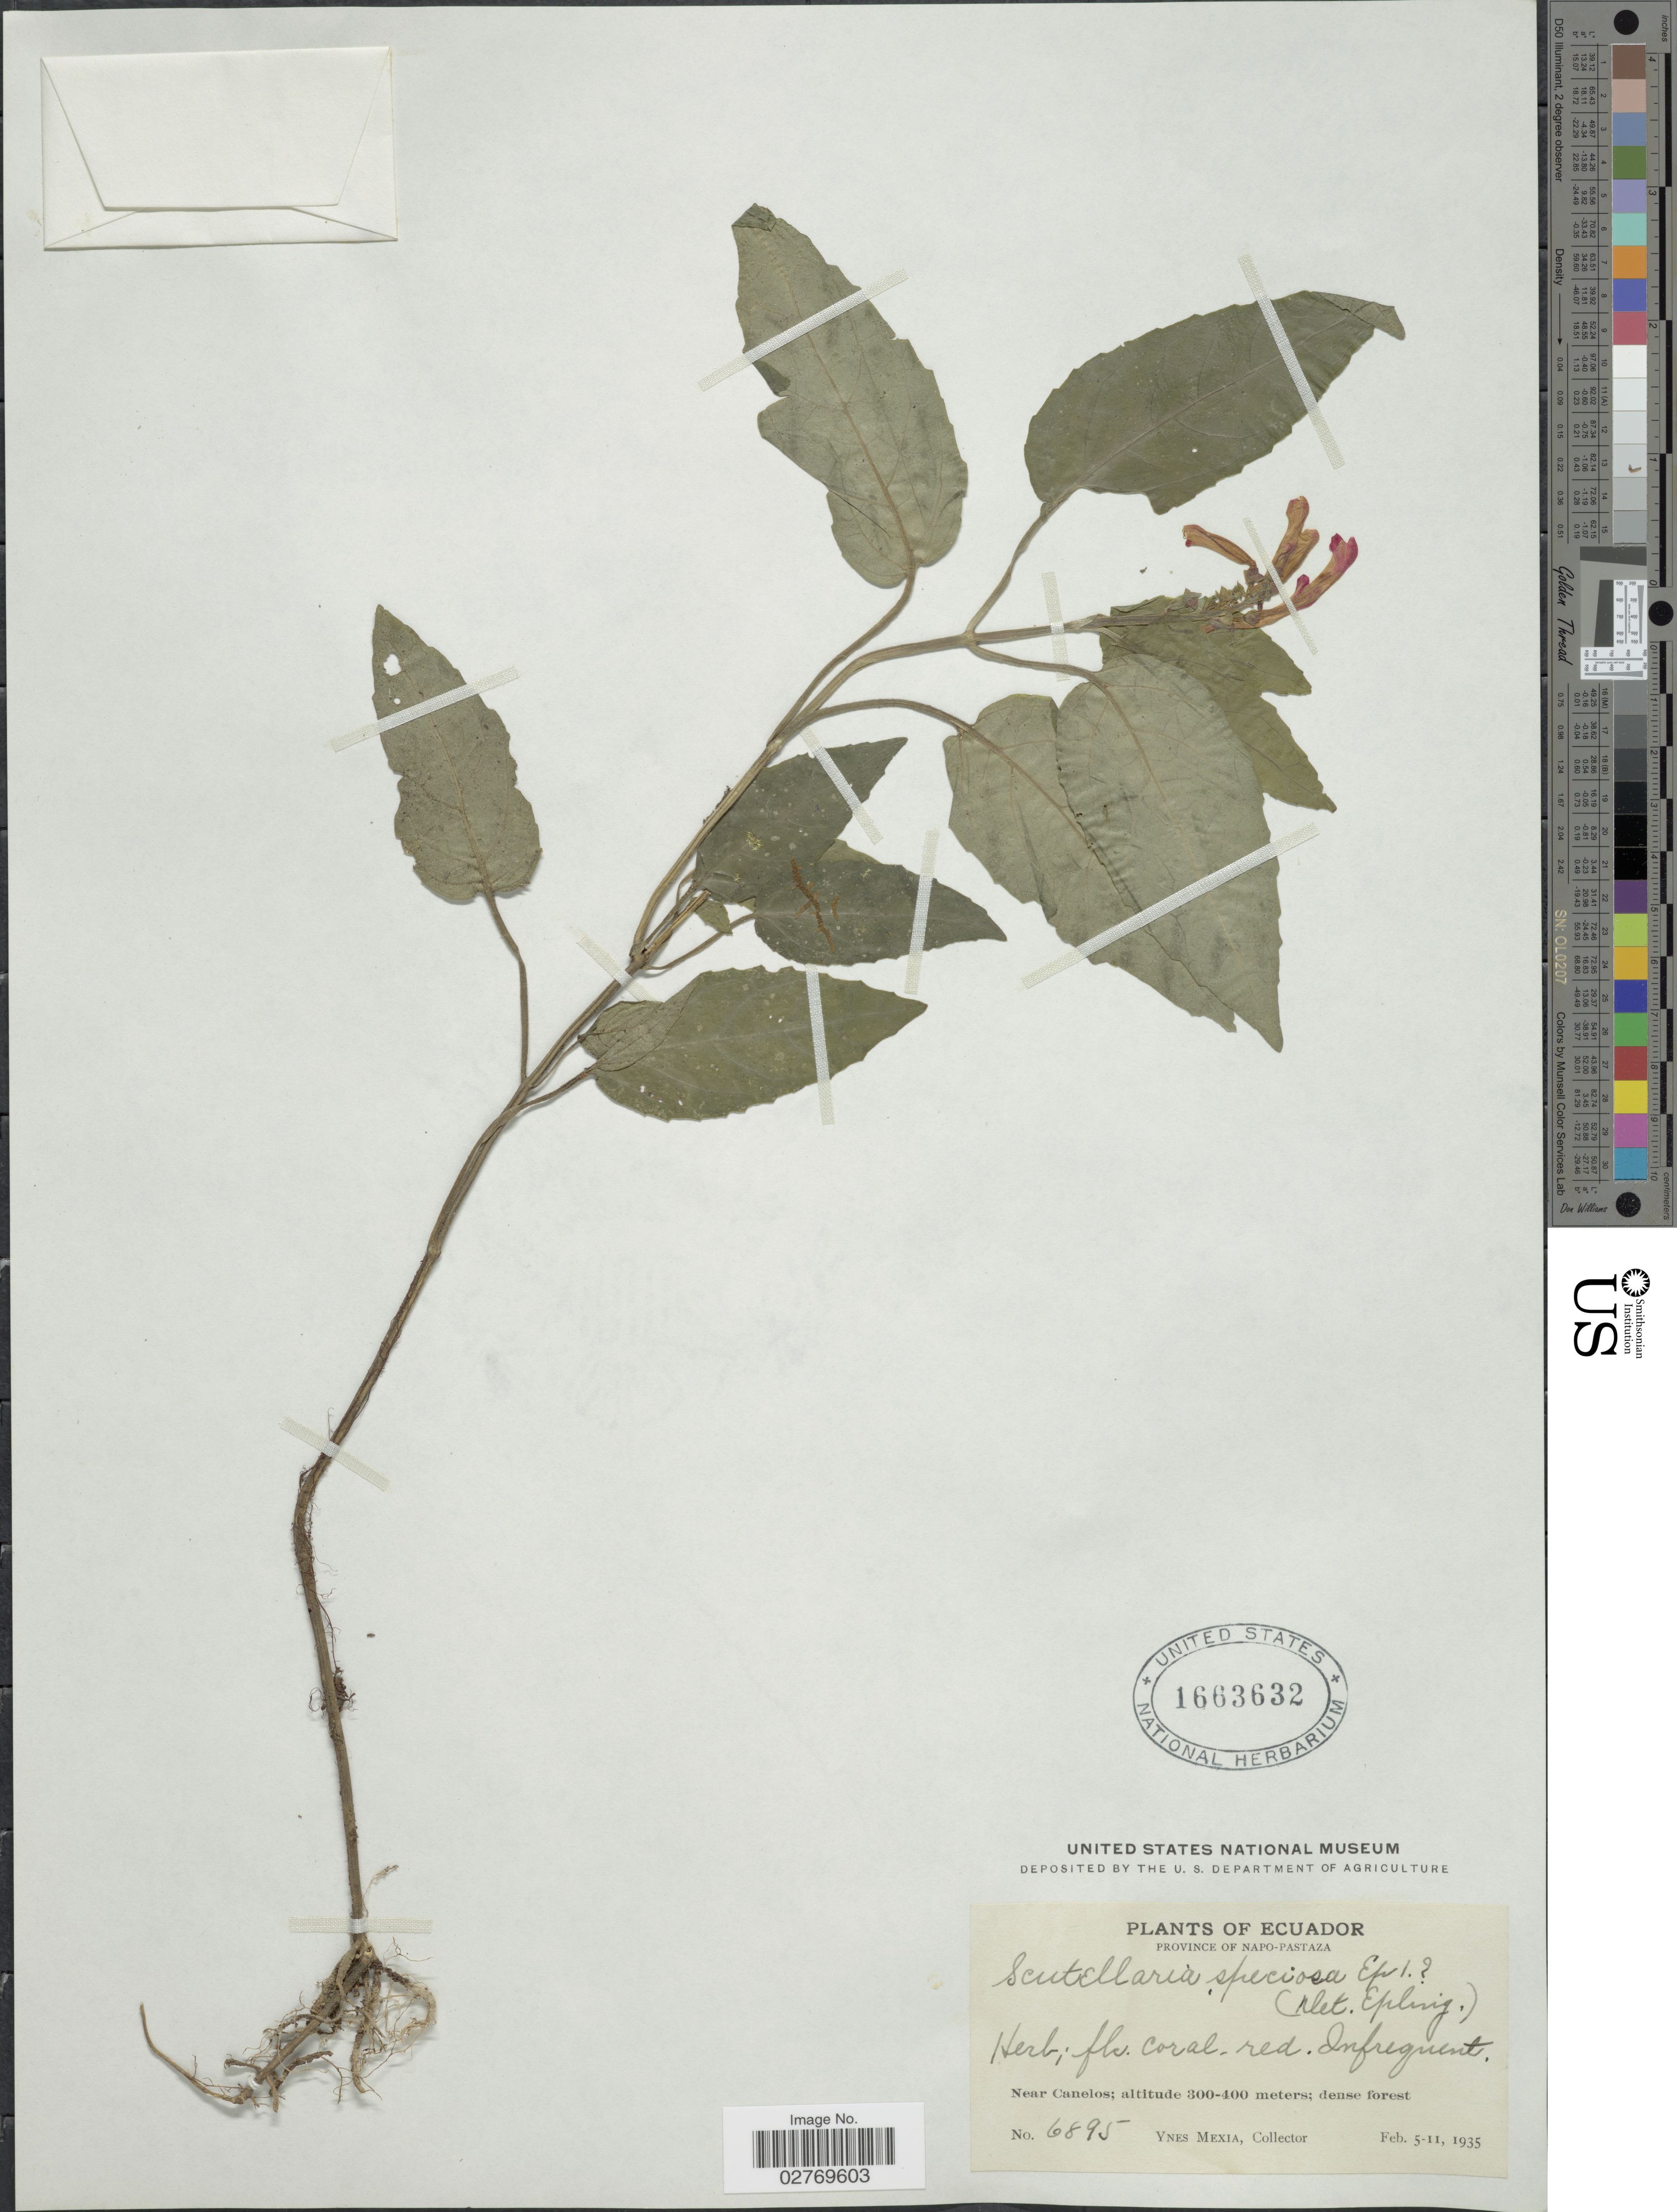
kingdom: Plantae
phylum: Tracheophyta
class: Magnoliopsida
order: Lamiales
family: Lamiaceae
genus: Scutellaria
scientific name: Scutellaria speciosa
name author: Epling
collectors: Y. Mexia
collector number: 6895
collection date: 1935-02-05/1935-02-11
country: Ecuador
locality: Province of Napo-Pastaza. Near Canelos.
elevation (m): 300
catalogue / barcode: US 1663632